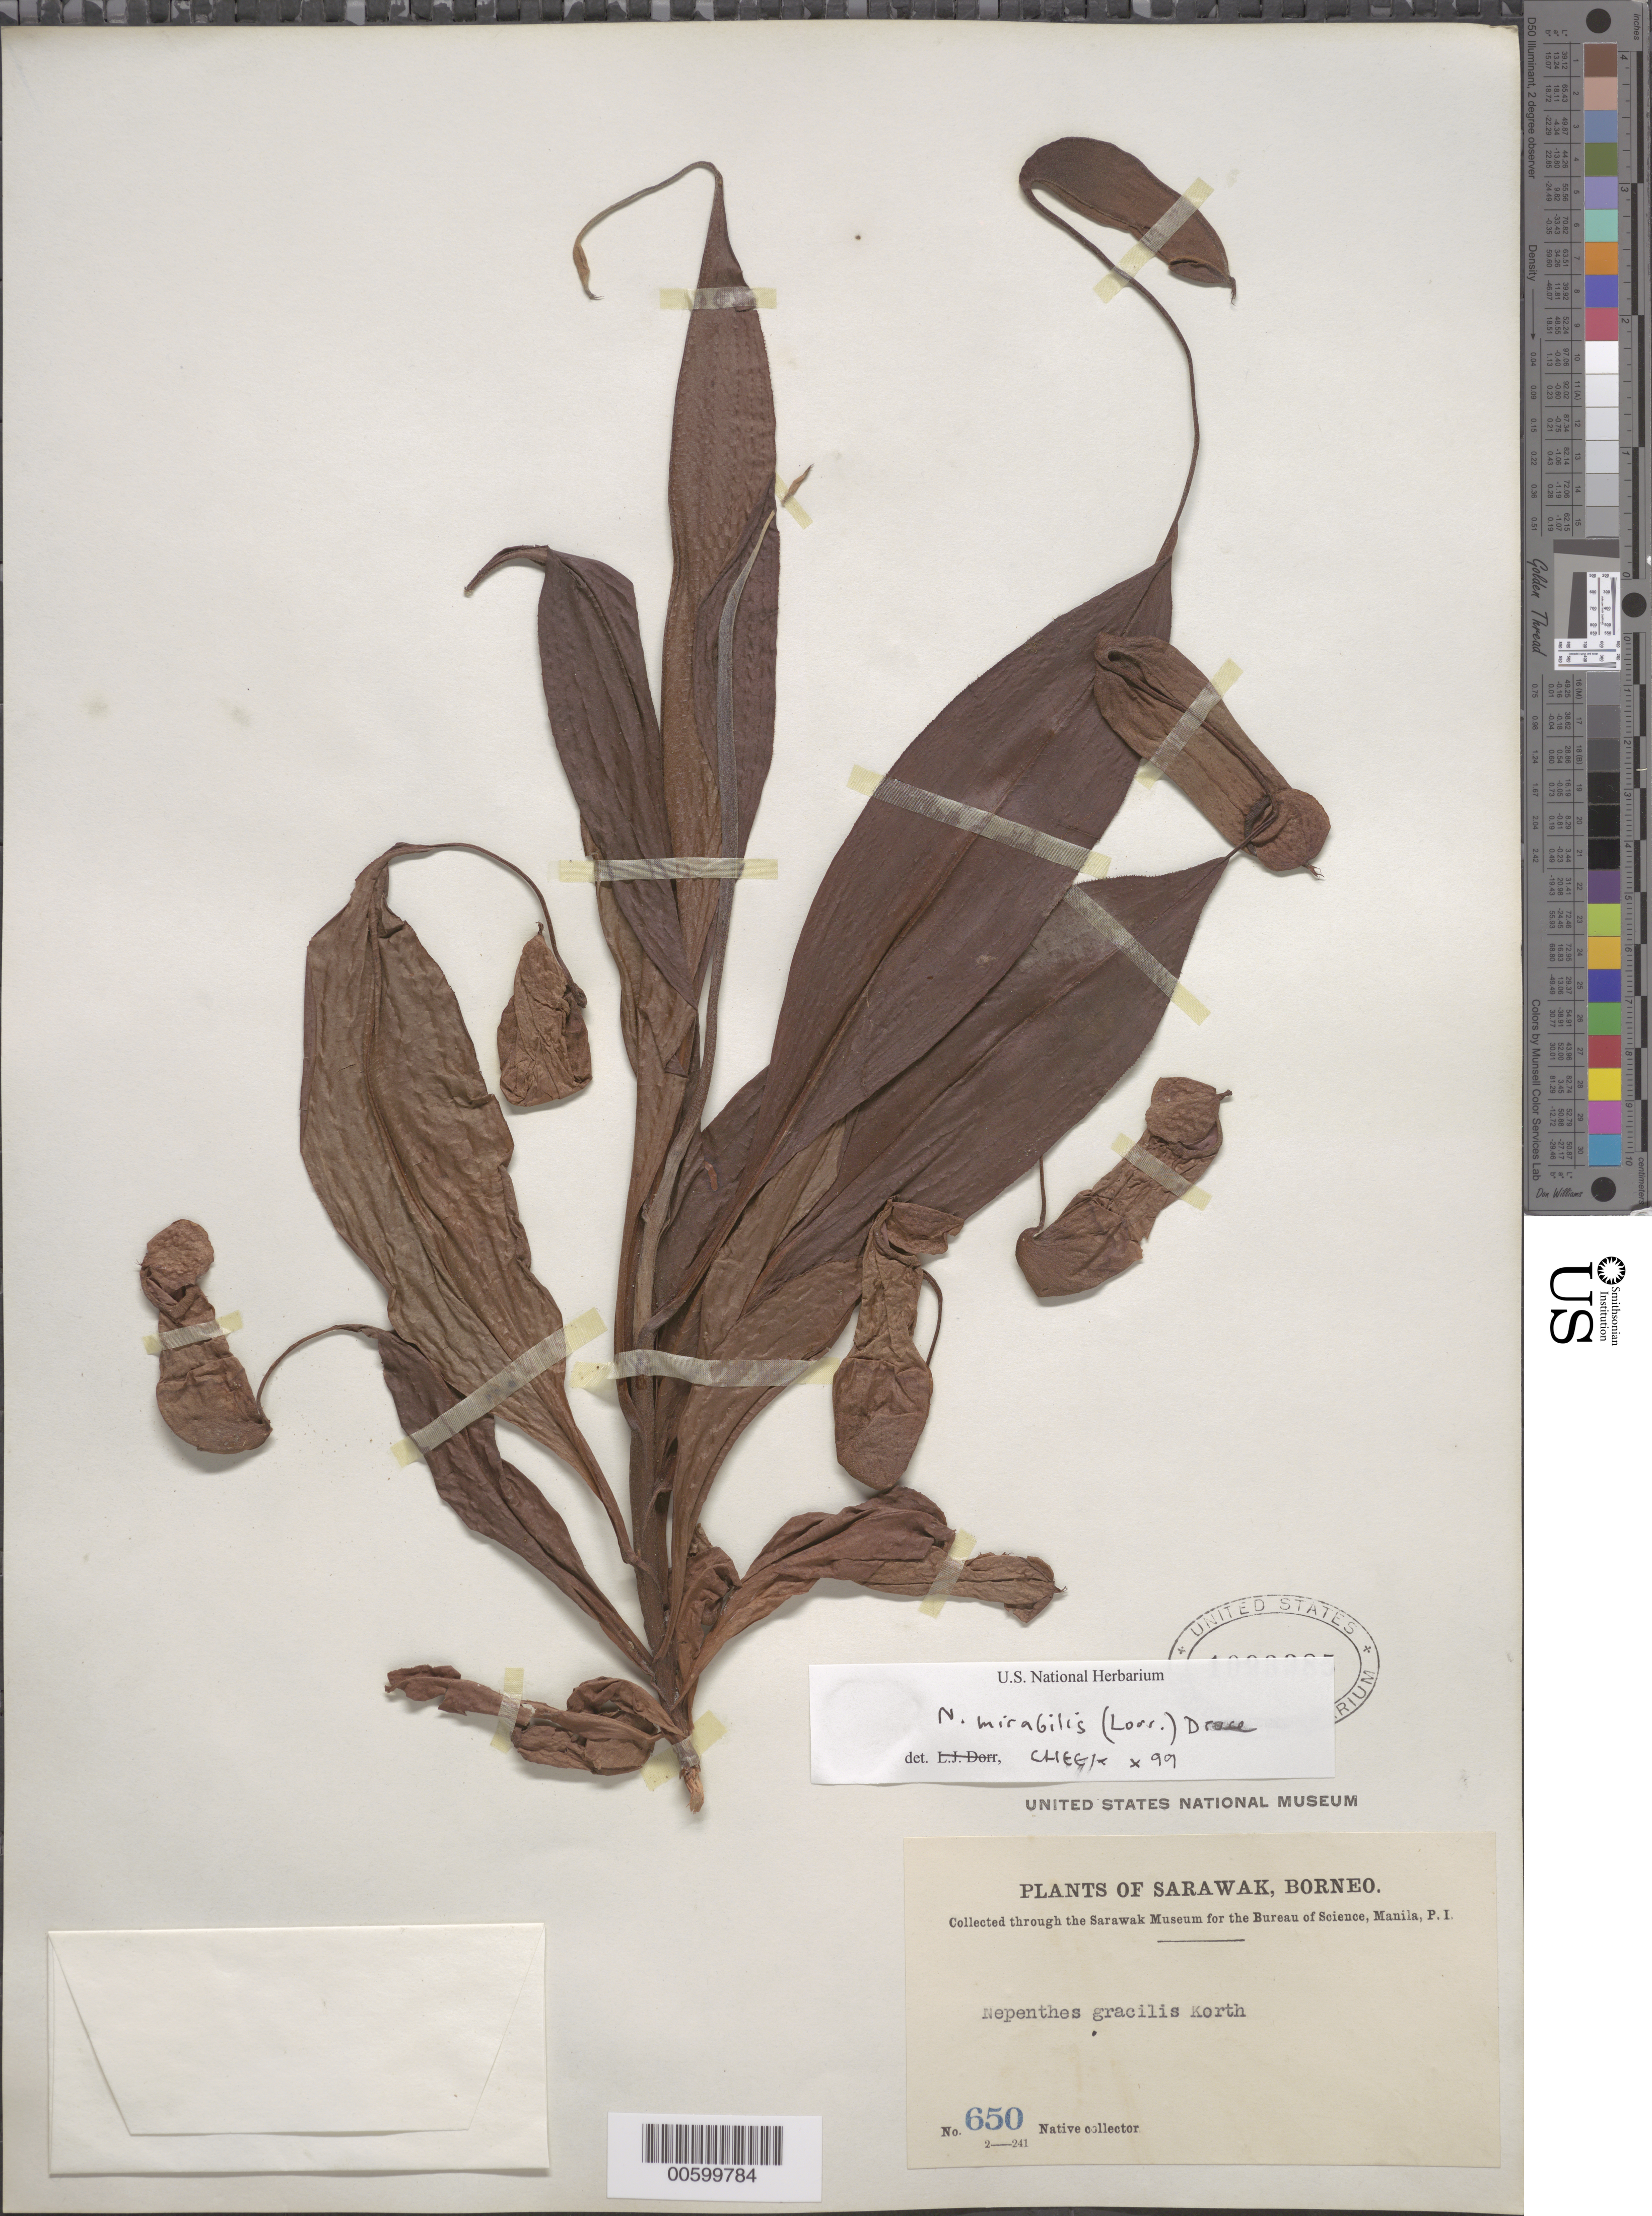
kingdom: Plantae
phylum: Tracheophyta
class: Magnoliopsida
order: Caryophyllales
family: Nepenthaceae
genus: Nepenthes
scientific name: Nepenthes mirabilis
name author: (Lour.) Druce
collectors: Native collector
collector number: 650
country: Malaysia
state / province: Sarawak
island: Borneo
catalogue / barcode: US 1093385